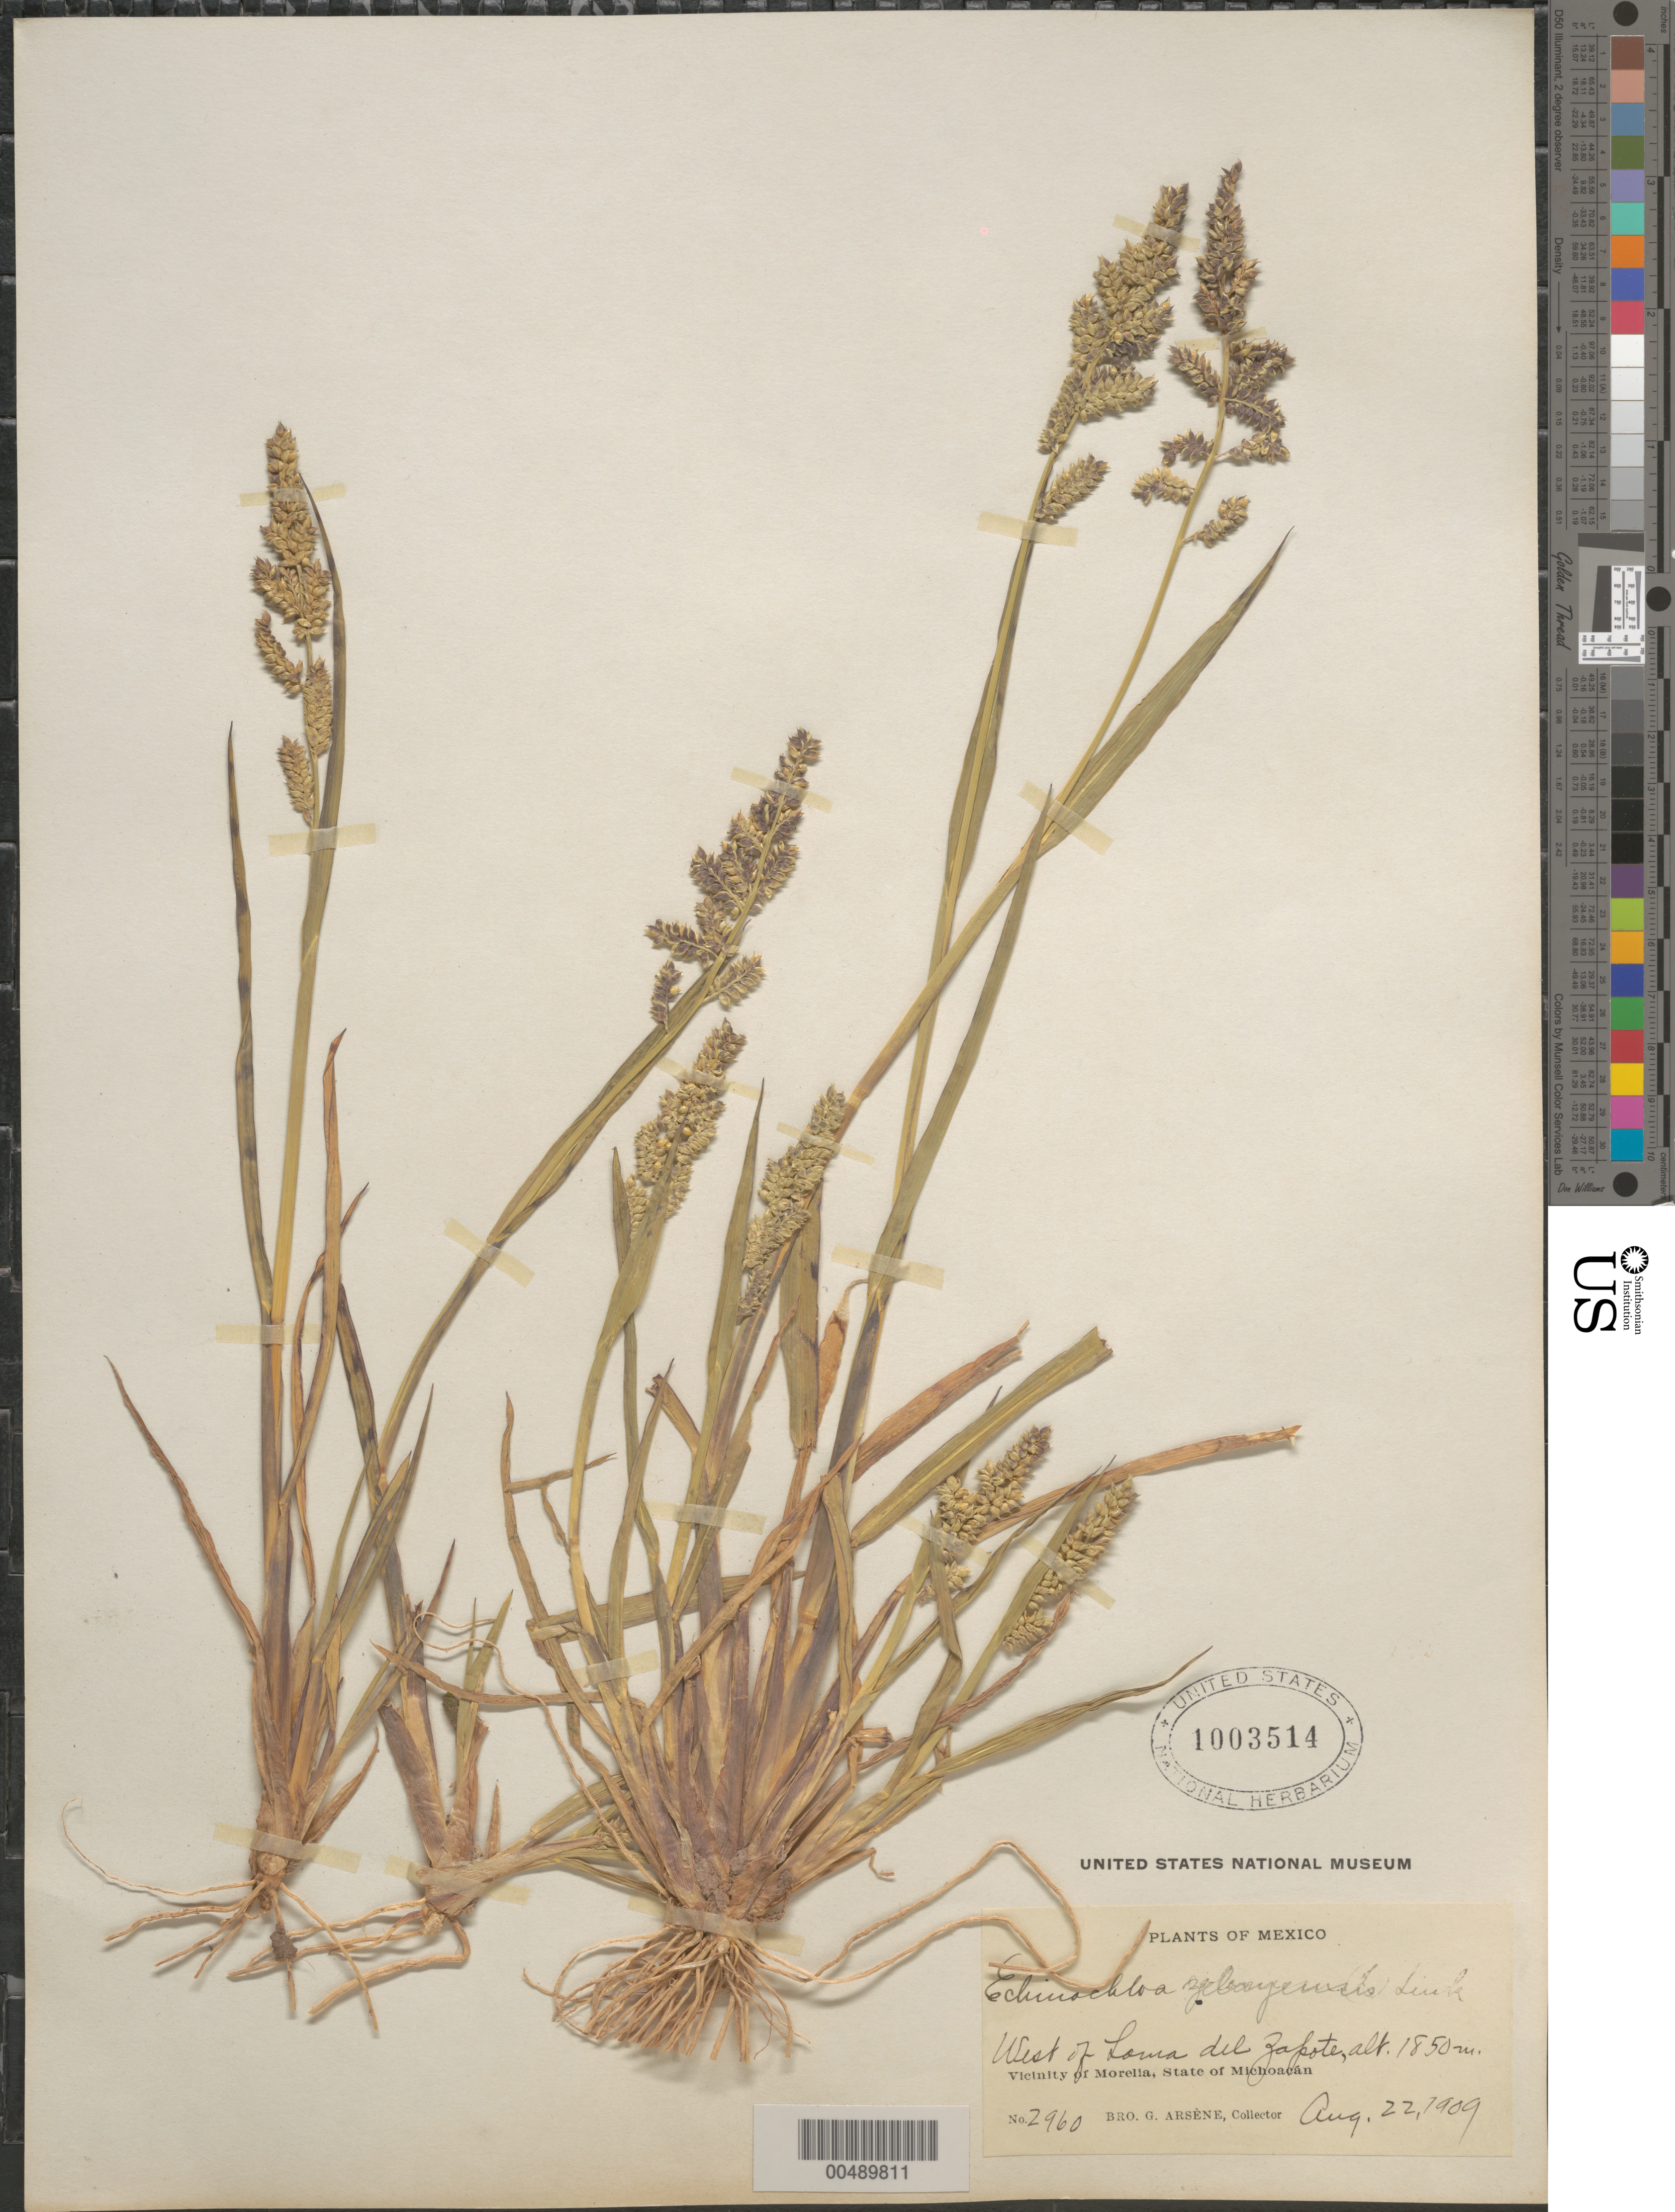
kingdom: Plantae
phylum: Tracheophyta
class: Liliopsida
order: Poales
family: Poaceae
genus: Echinochloa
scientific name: Echinochloa crus-galli var. zelayensis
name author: (Kunth) Hitchc.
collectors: Bro. G. Arsène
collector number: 2960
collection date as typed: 22 Aug 1909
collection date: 1909-08-22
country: Mexico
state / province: Michoacán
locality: Vicinity of Morelia, W of Loma del Zapote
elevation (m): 1850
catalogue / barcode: US 1003514